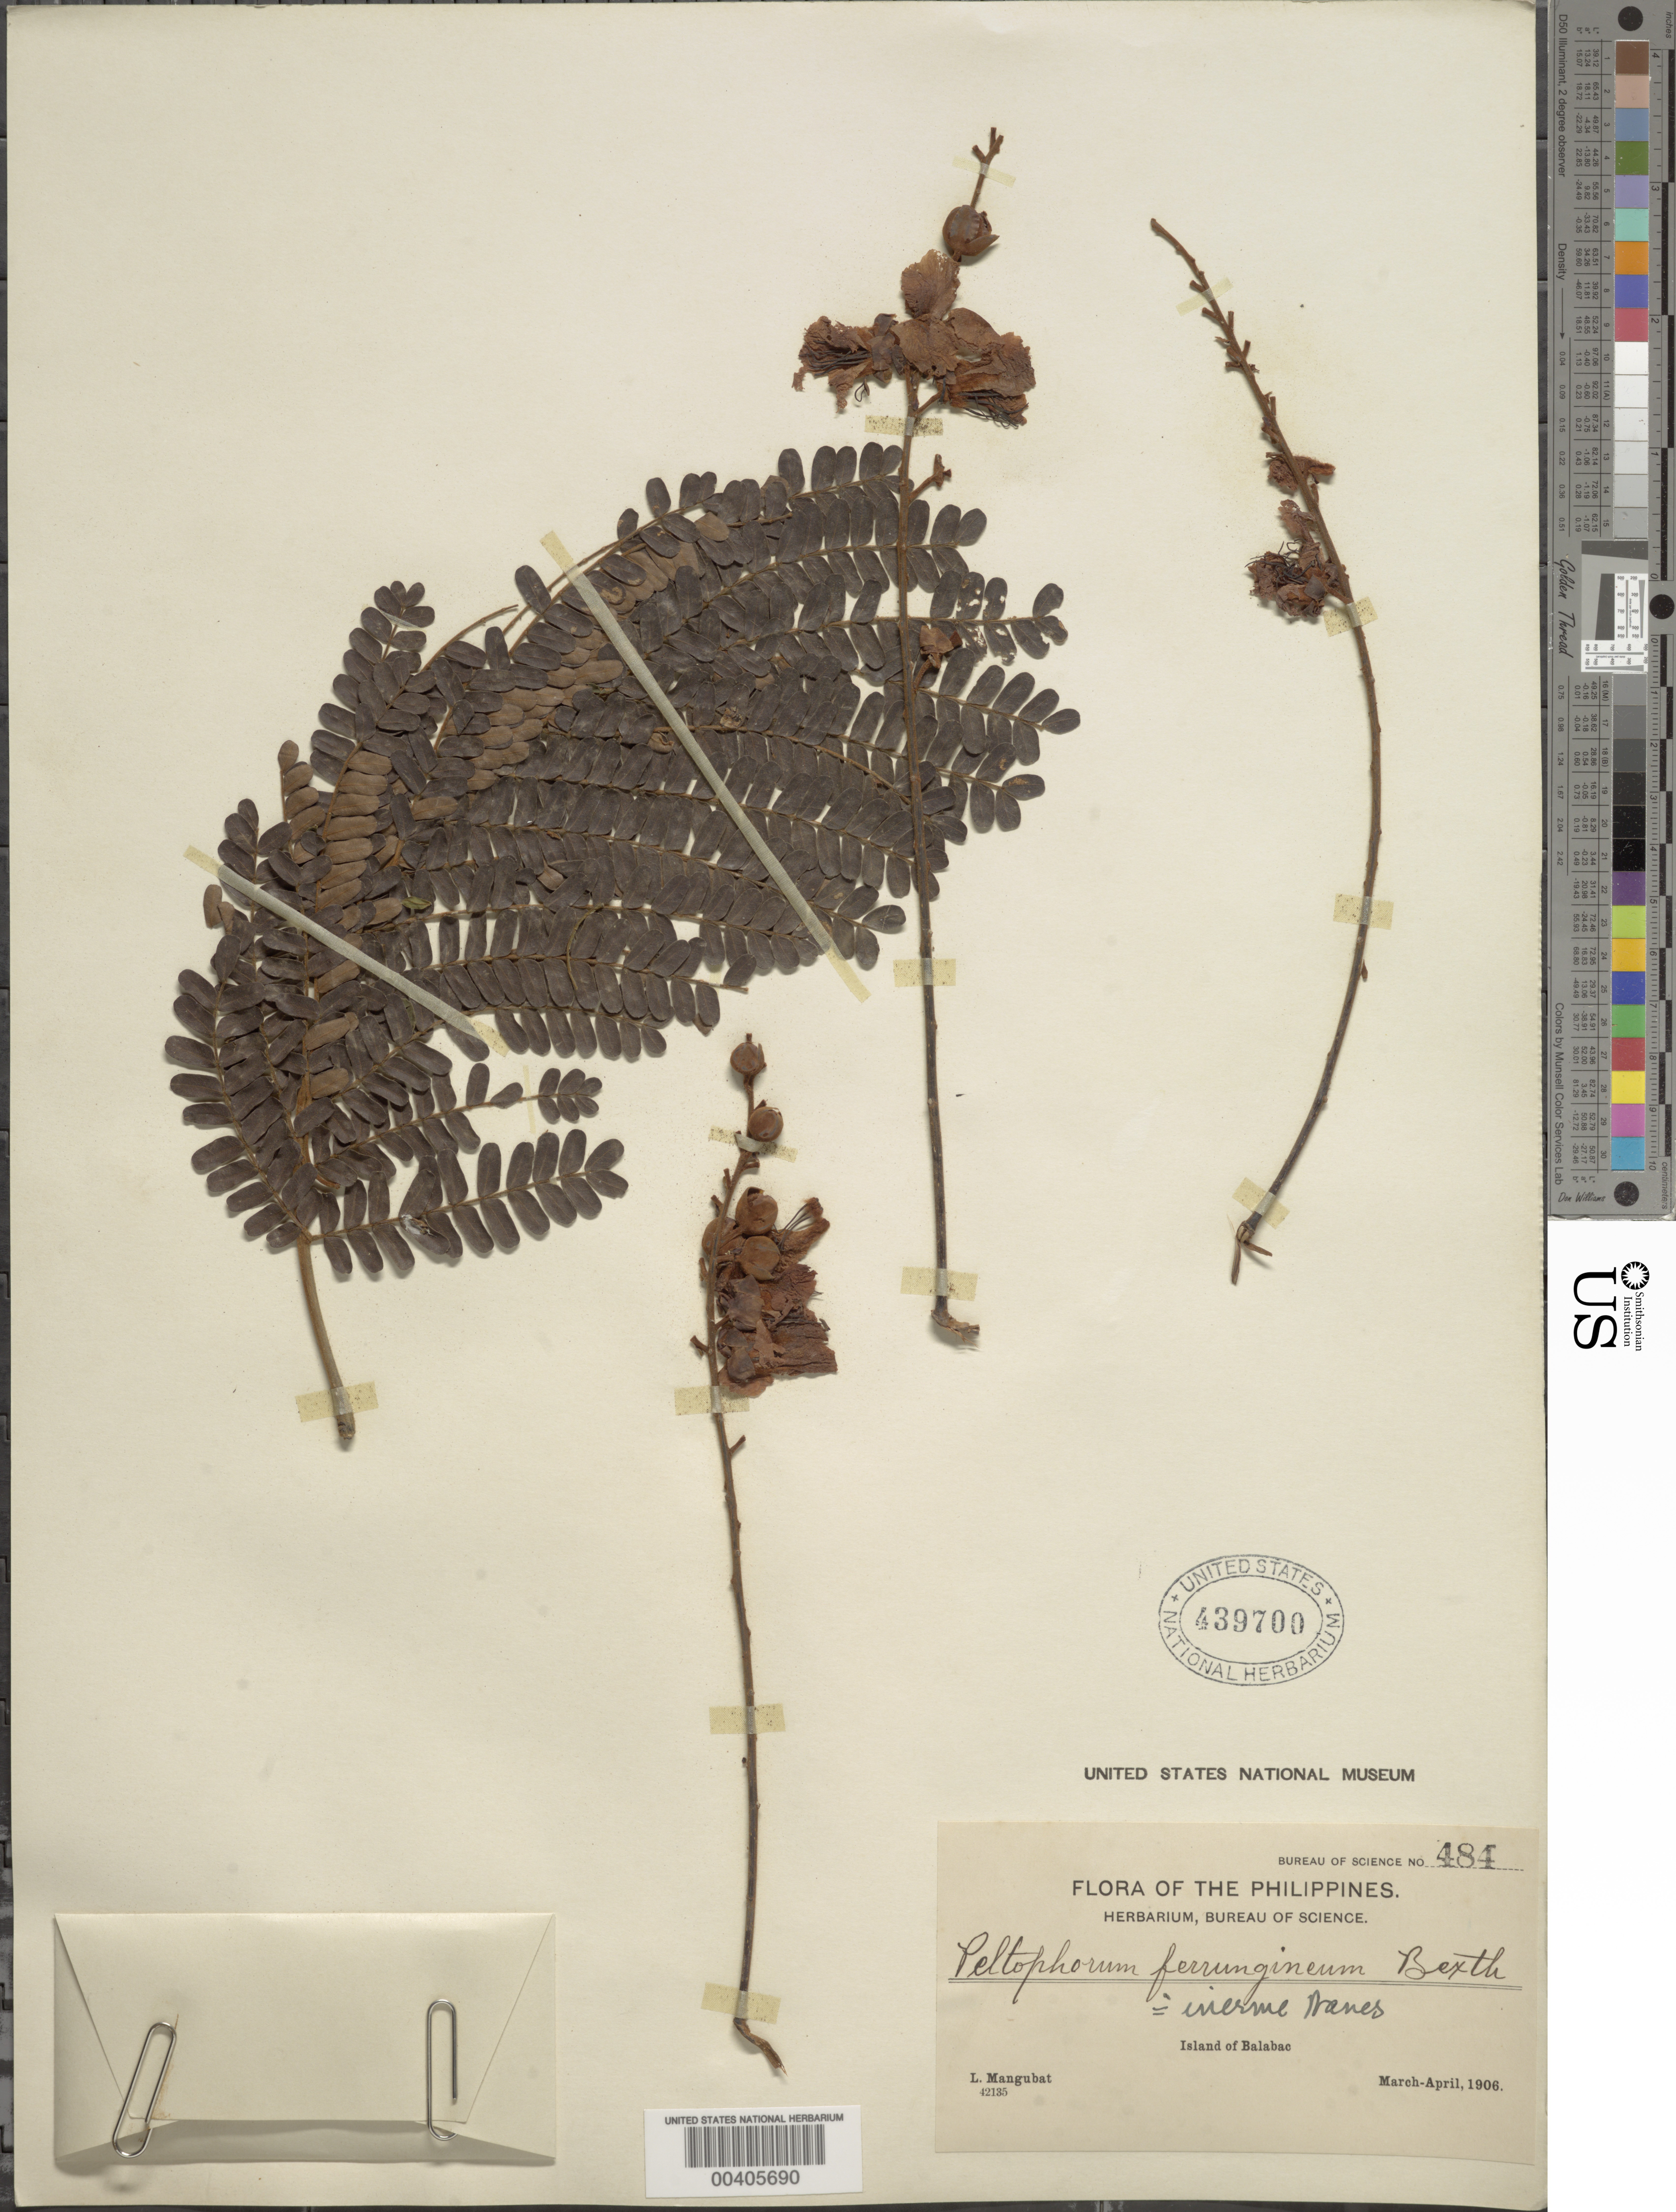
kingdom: Plantae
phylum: Tracheophyta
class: Magnoliopsida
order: Fabales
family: Fabaceae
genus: Peltophorum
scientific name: Peltophorum pterocarpum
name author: (DC.) Backer ex K. Heyne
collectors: L. Mangubat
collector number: Bur. Sci. 484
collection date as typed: Mar 1906 to -- Apr 1906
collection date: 1906-03/1906-04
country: Philippines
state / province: Mimaropa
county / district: Palawan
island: Balabac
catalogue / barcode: US 439700